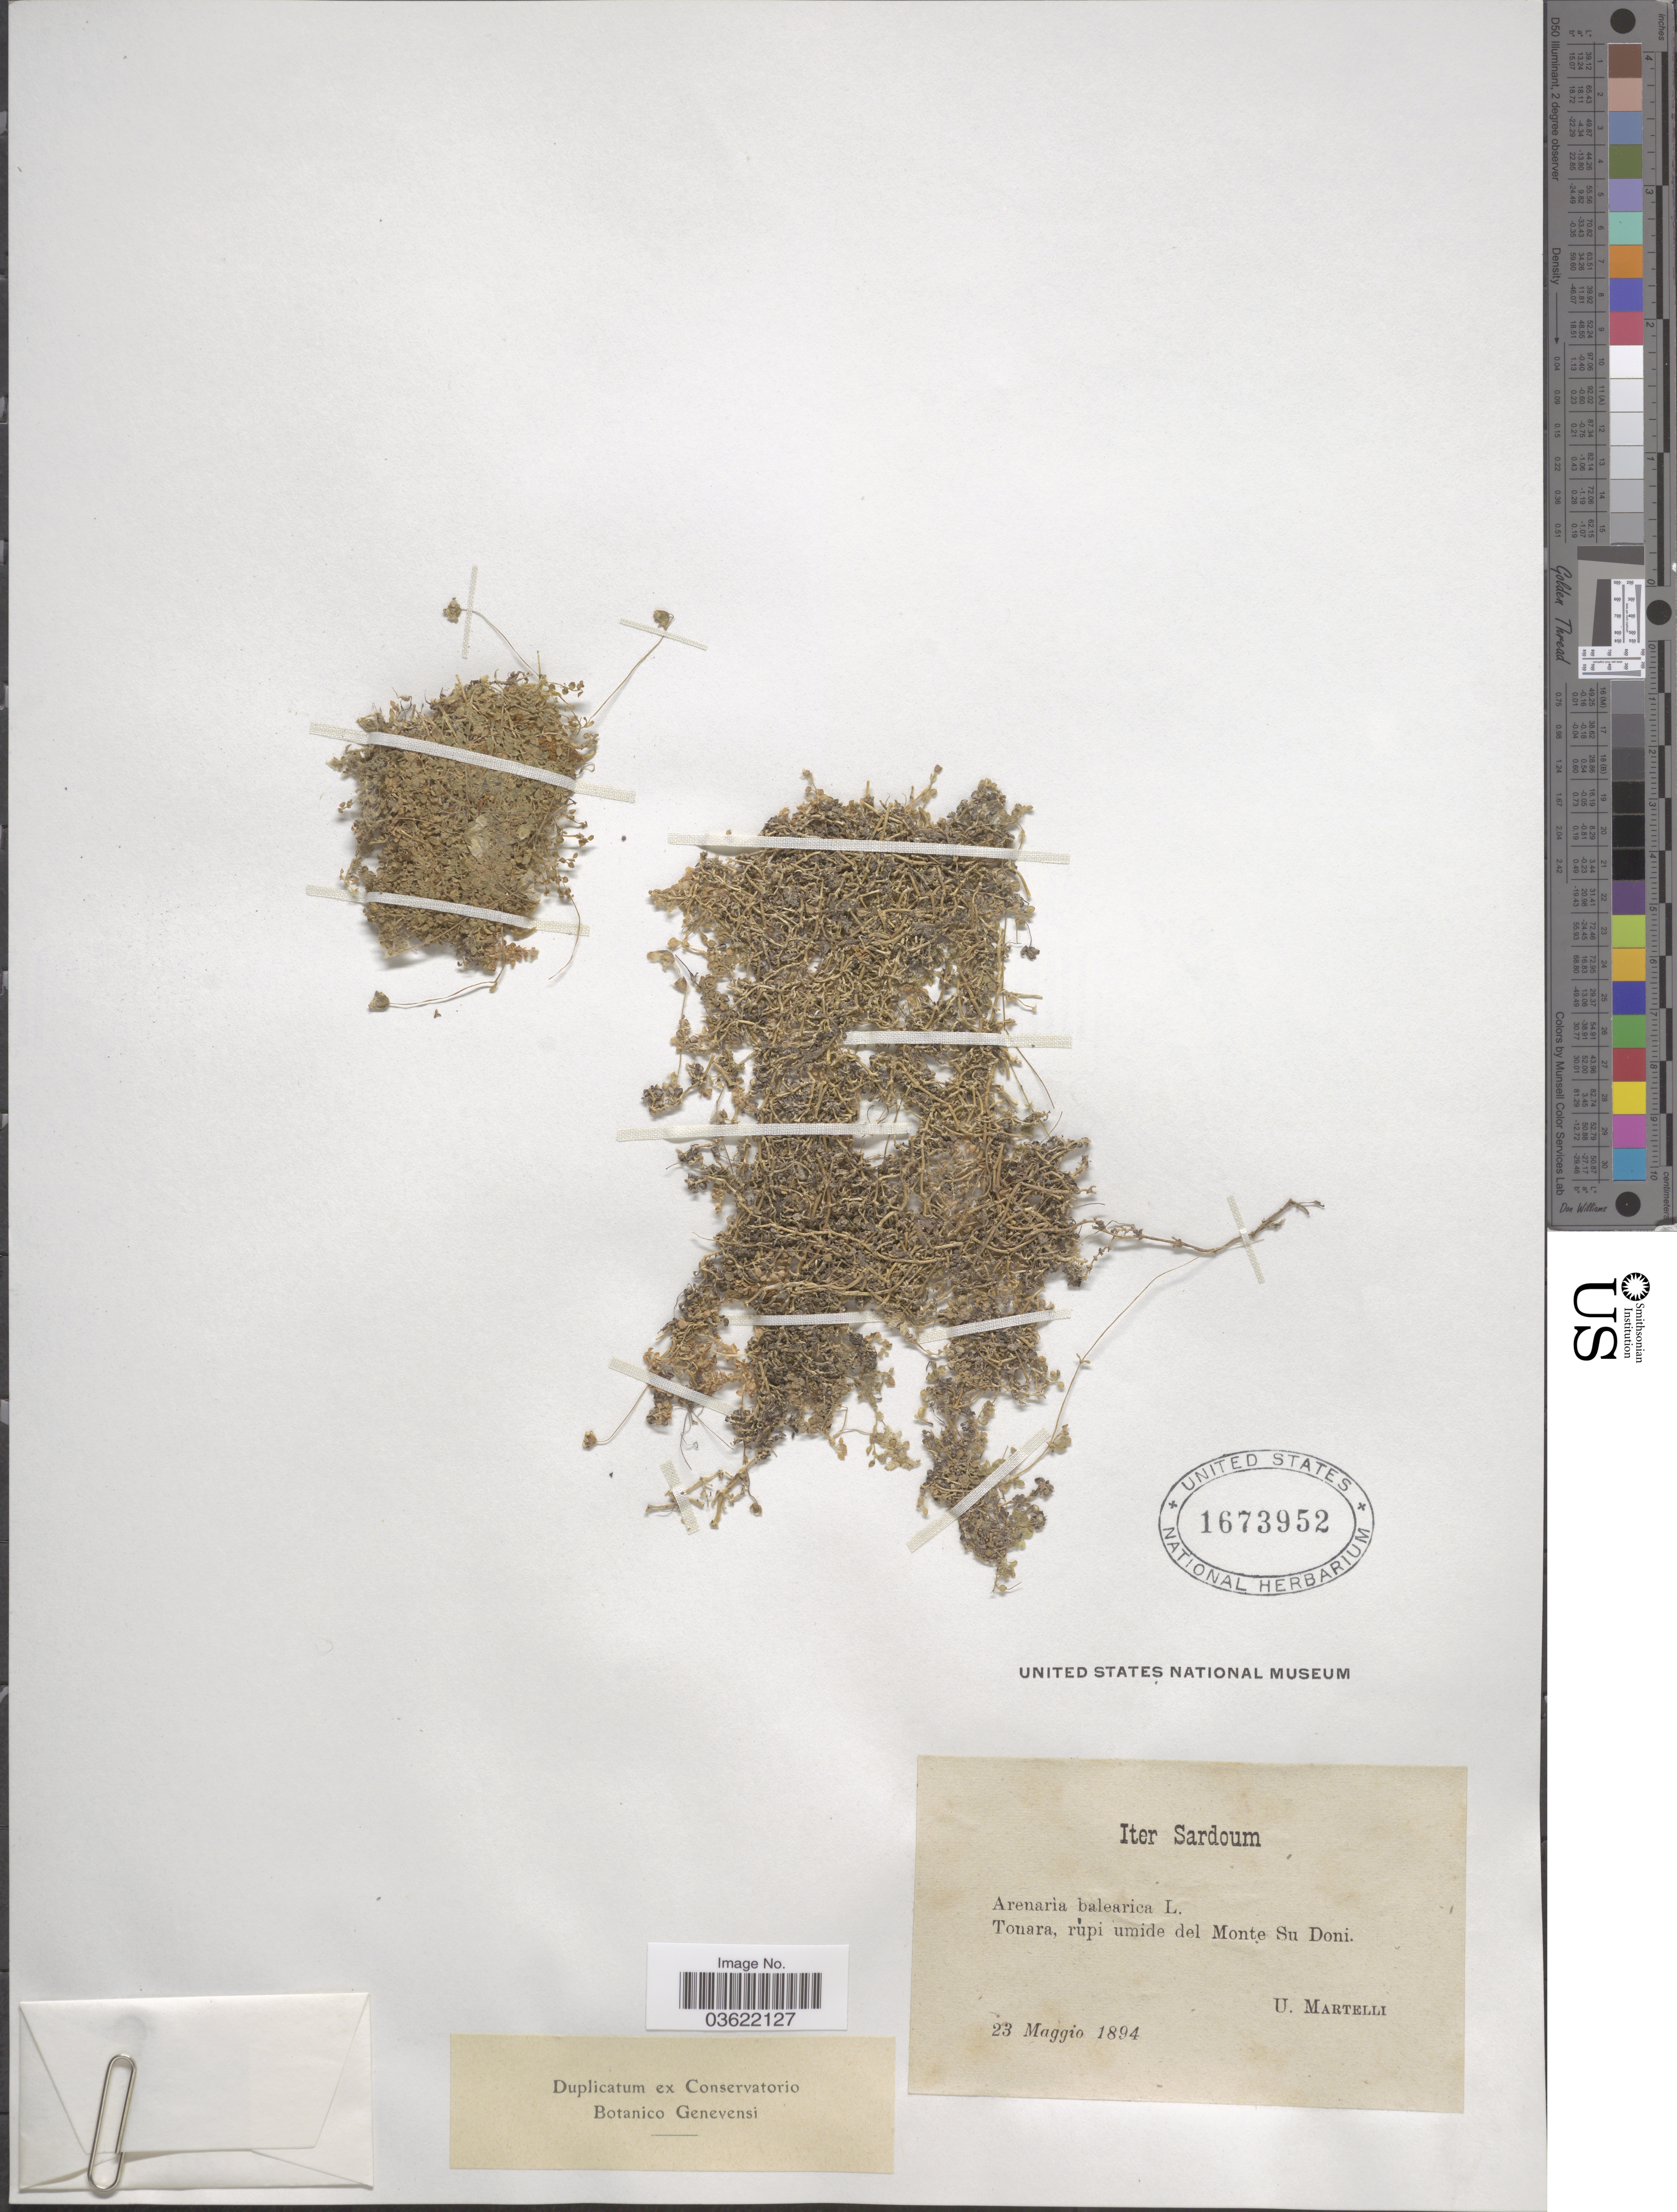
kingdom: Plantae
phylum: Tracheophyta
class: Magnoliopsida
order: Caryophyllales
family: Caryophyllaceae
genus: Arenaria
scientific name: Arenaria balearica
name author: L.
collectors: U. Martelli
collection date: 1894-05-23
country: Italy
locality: Sardoum. Tonara, rupi umide del Monte Su Doni.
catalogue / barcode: US 1673952